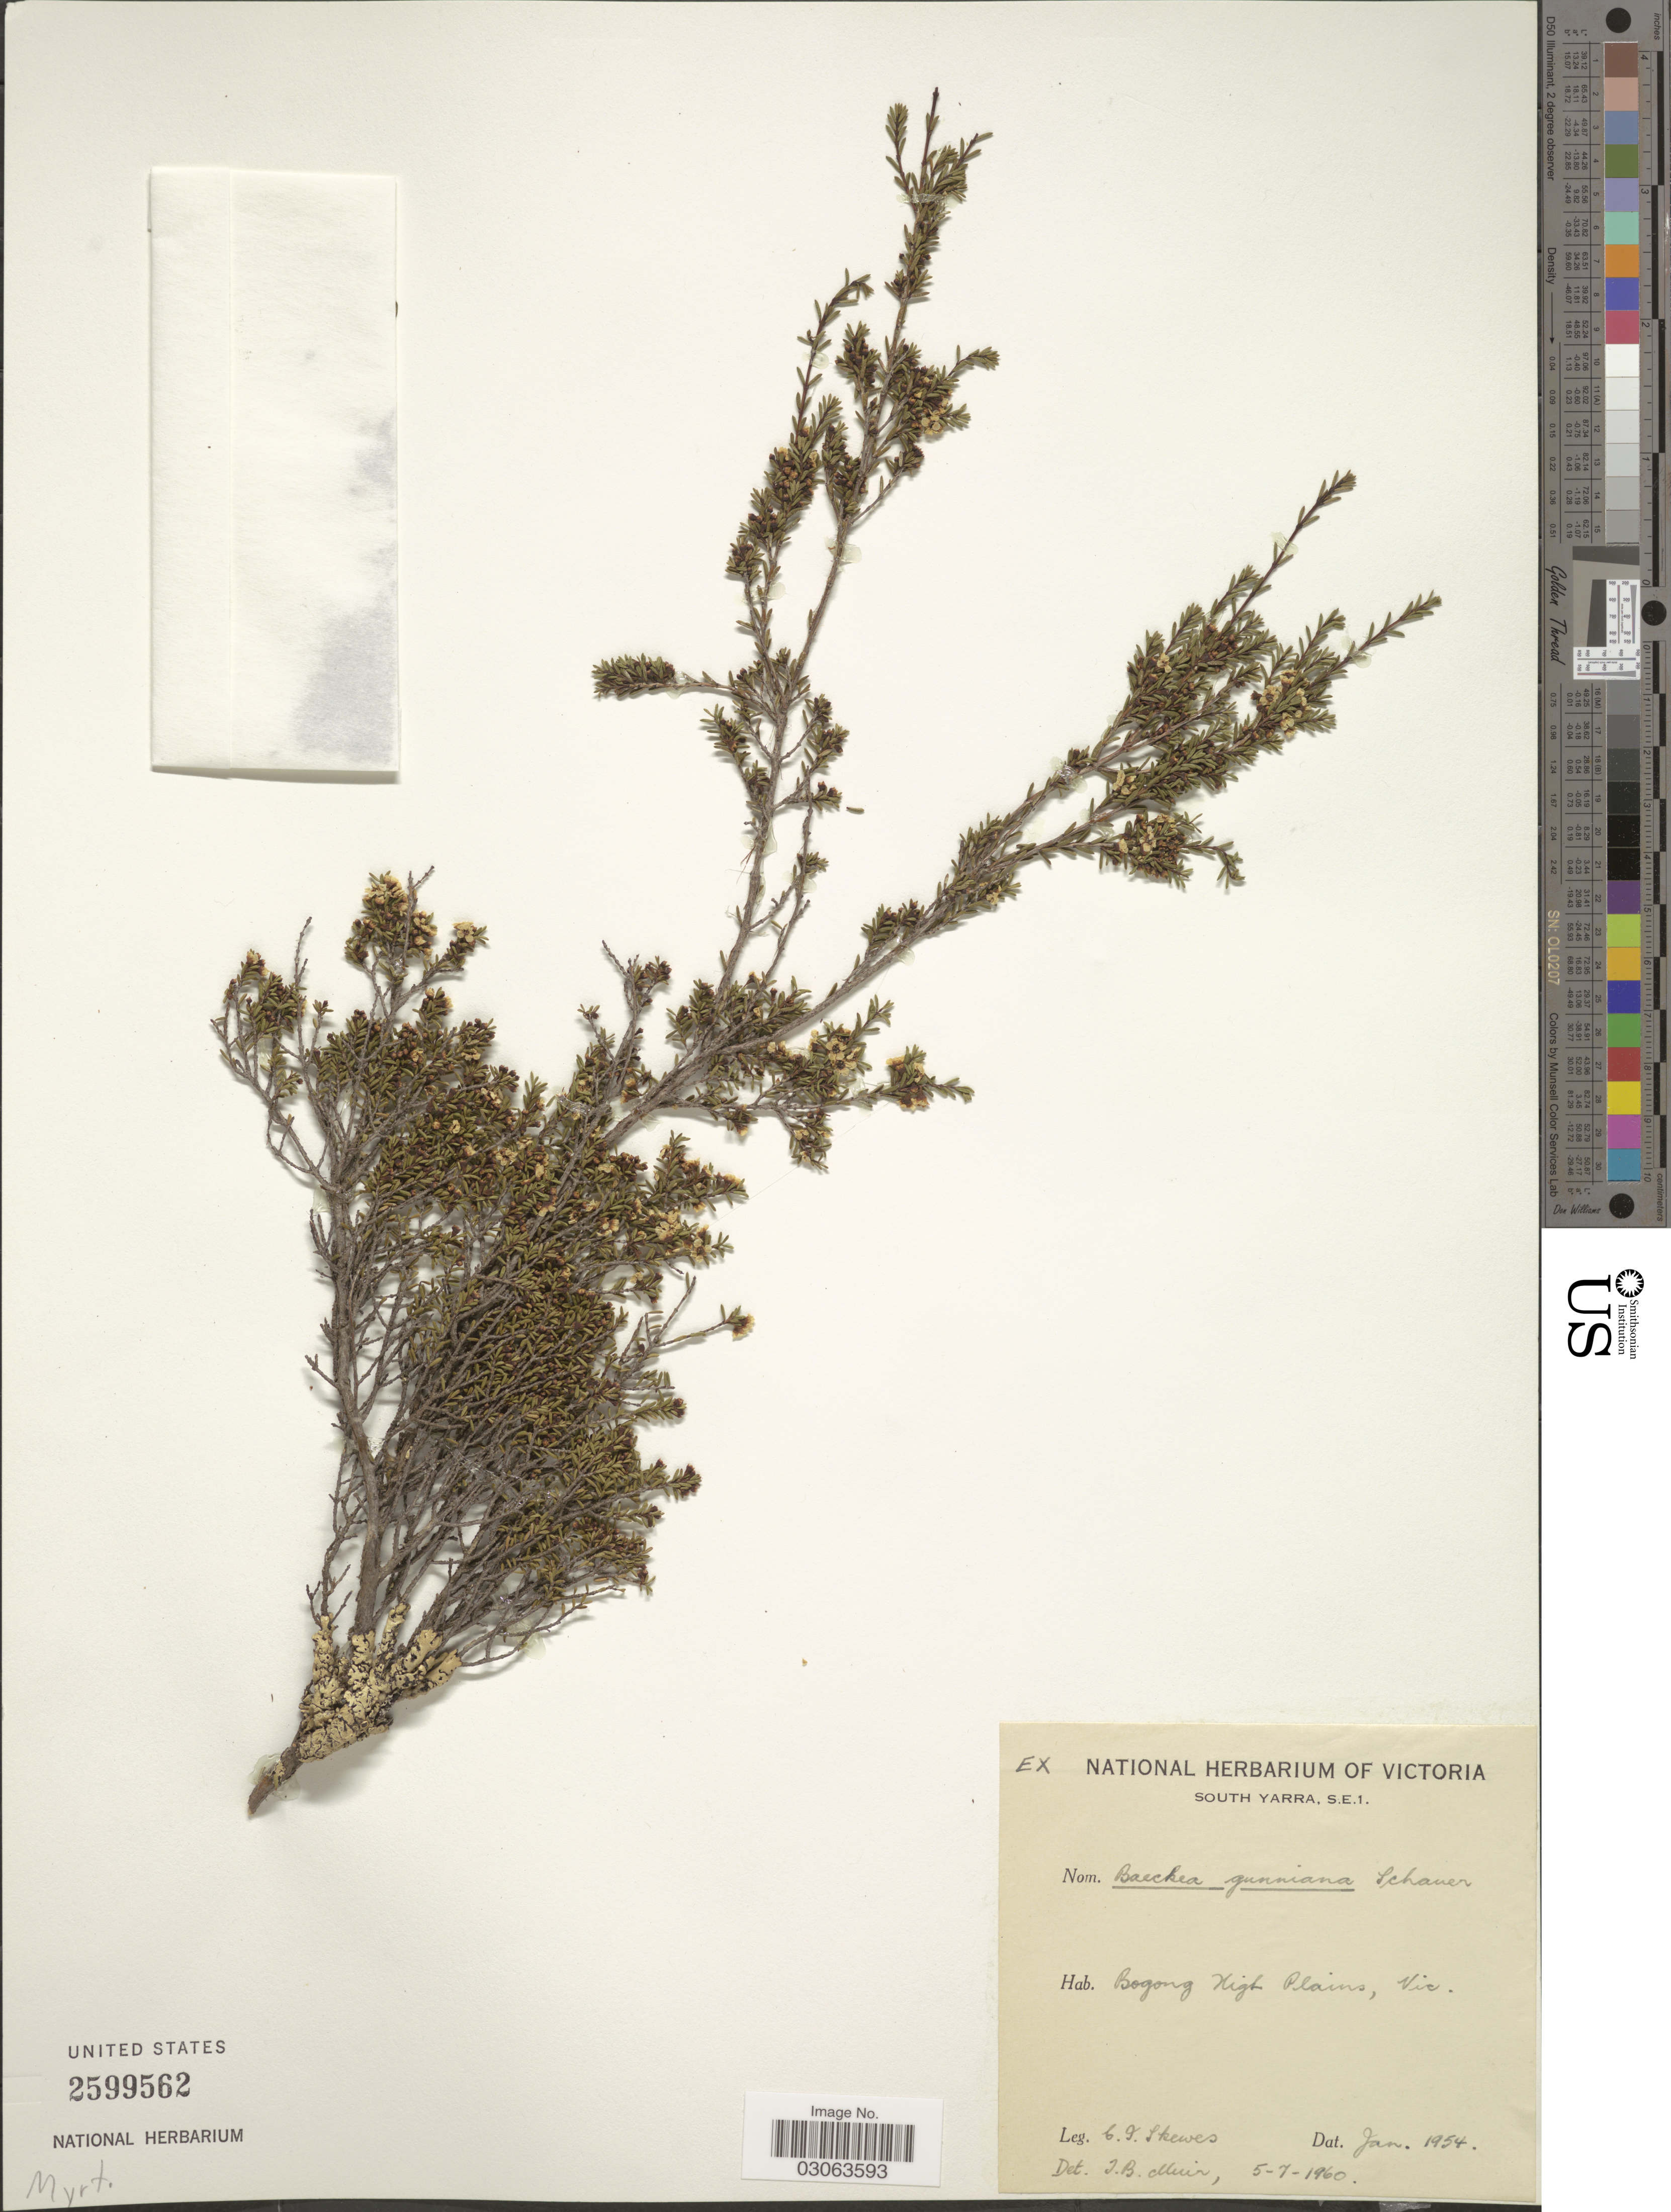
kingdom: Plantae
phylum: Tracheophyta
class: Magnoliopsida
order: Myrtales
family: Myrtaceae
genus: Baeckea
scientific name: Baeckea gunniana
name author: Schauer ex Walp.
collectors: C. Skewes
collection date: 1954-01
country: Australia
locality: Bogong High Plains, Vic.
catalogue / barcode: US 2599562